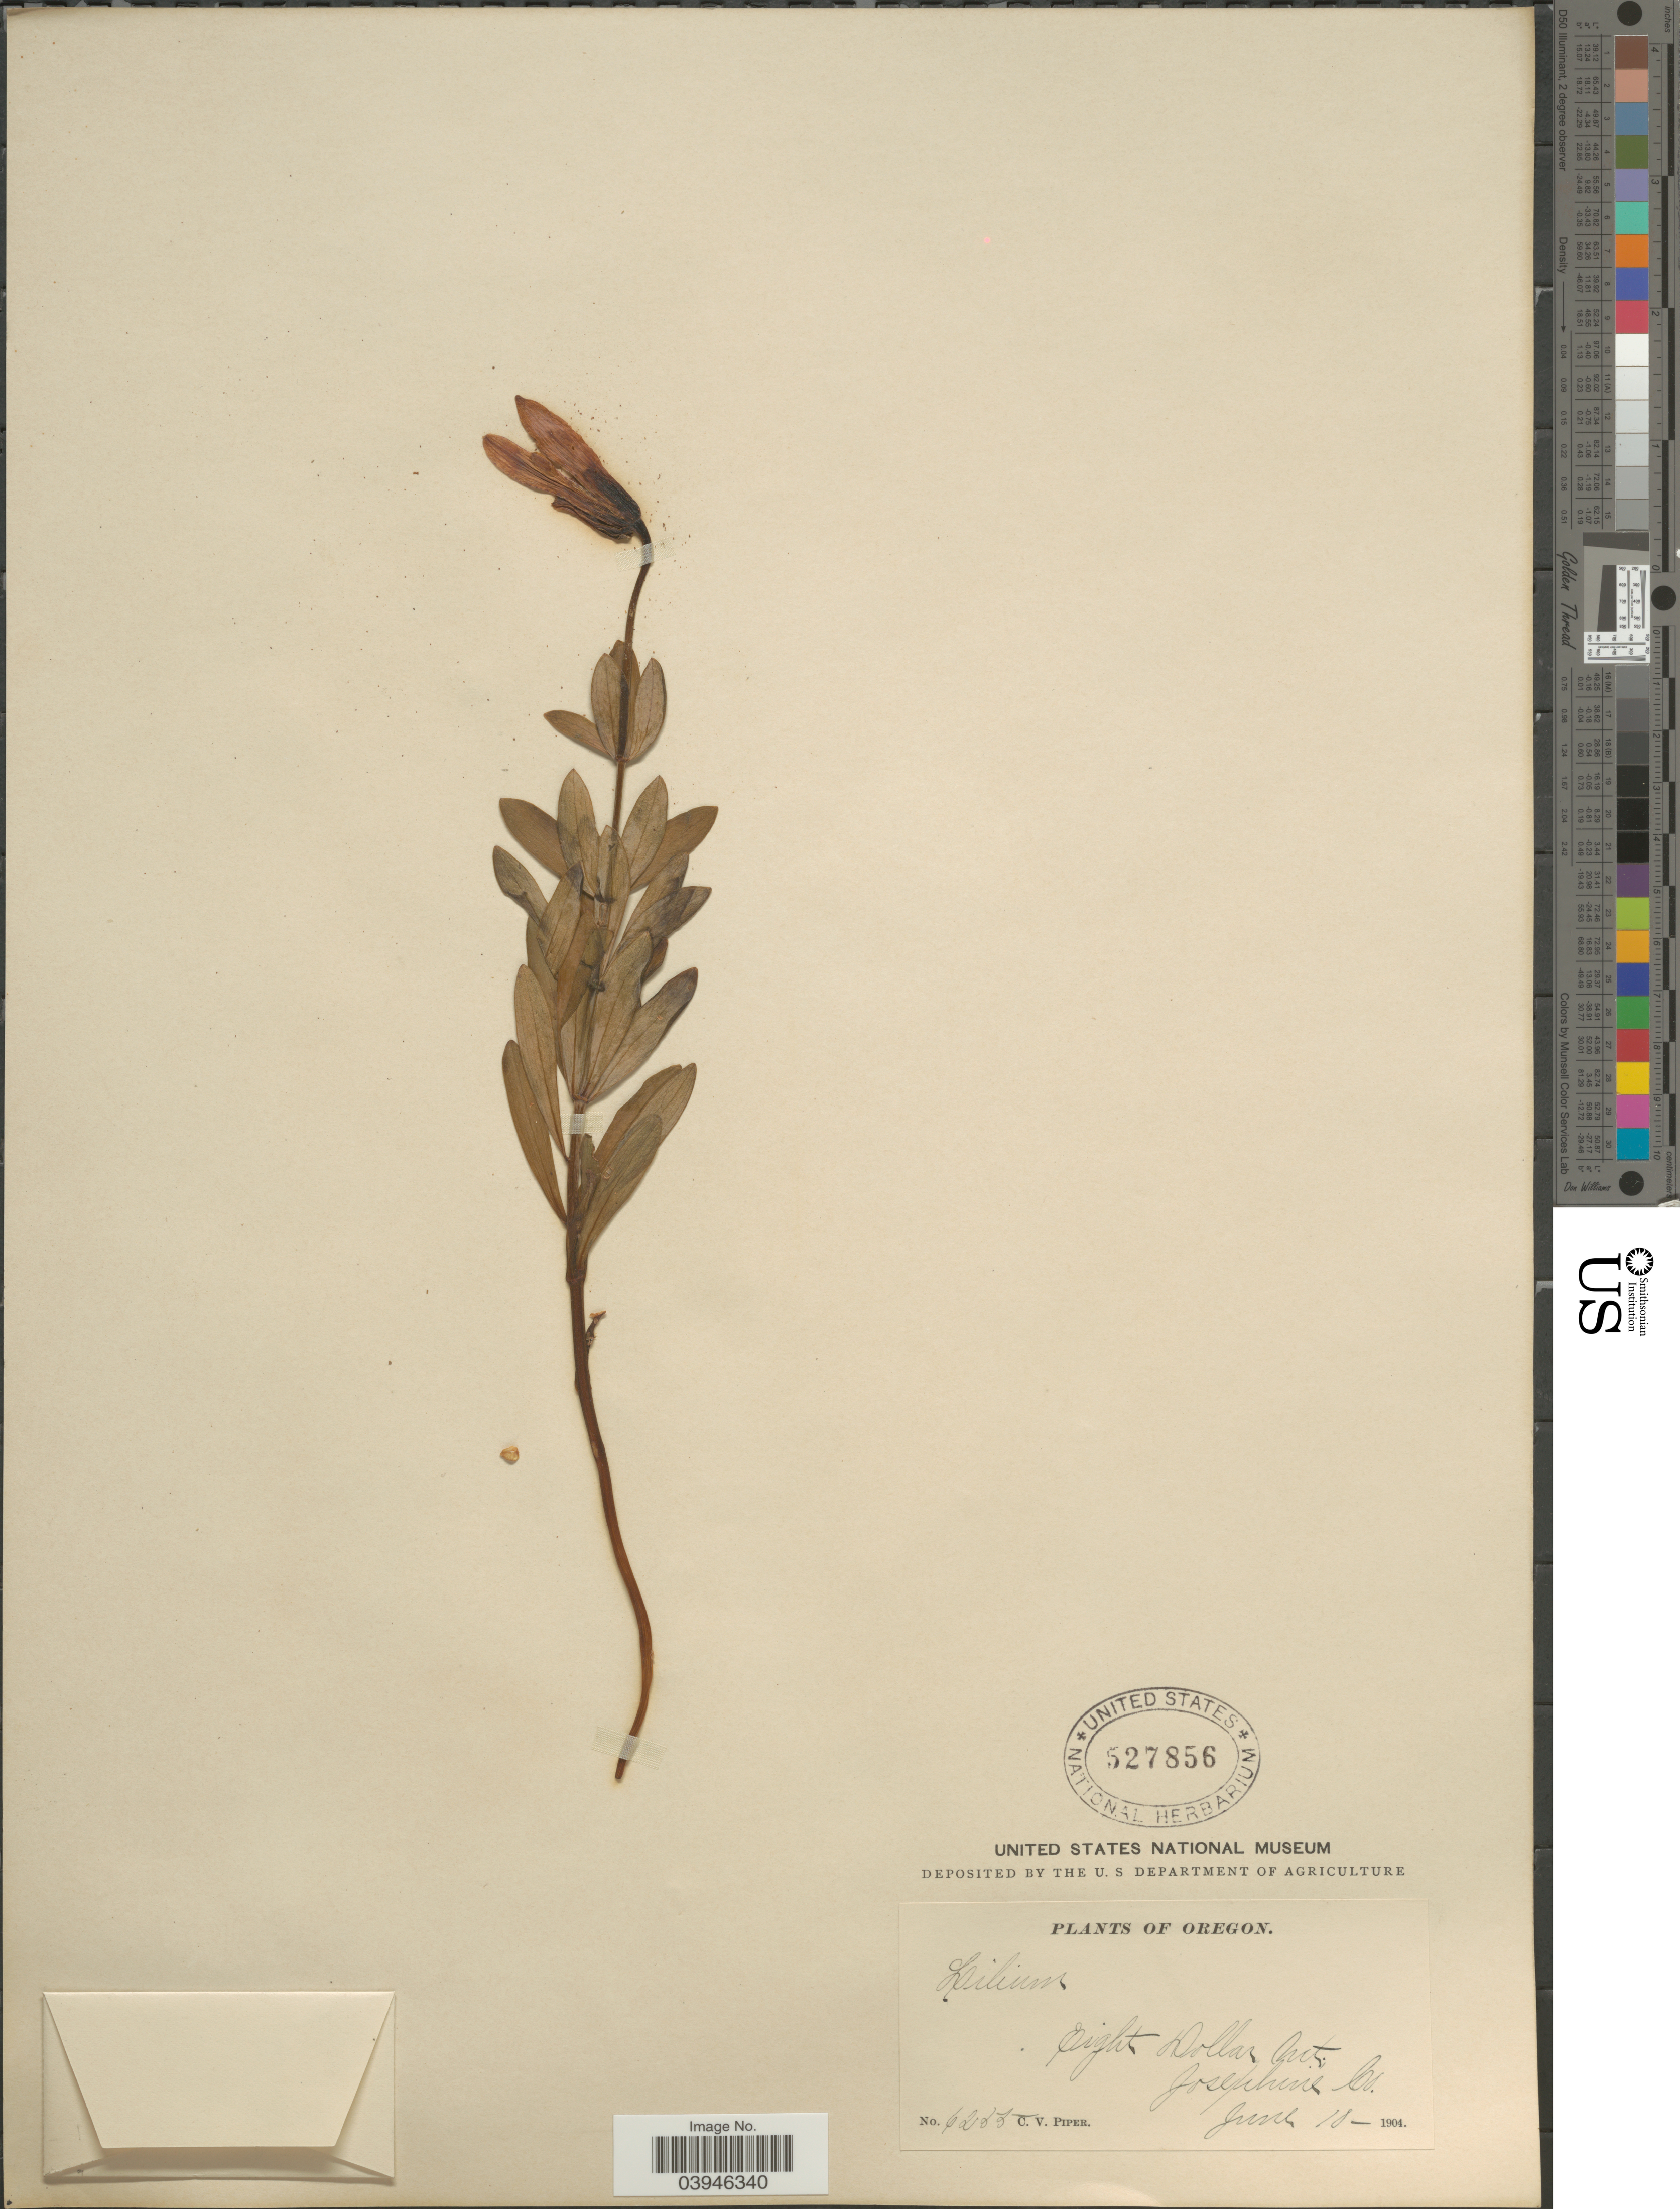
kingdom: Plantae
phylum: Tracheophyta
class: Liliopsida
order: Liliales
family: Liliaceae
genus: Lilium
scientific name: Lilium sp.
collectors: C. V. Piper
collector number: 6255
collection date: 1904-06-18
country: United States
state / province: Oregon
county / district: Josephine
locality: Eight Dollar Mt., Josephine Co.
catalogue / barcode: US 527856